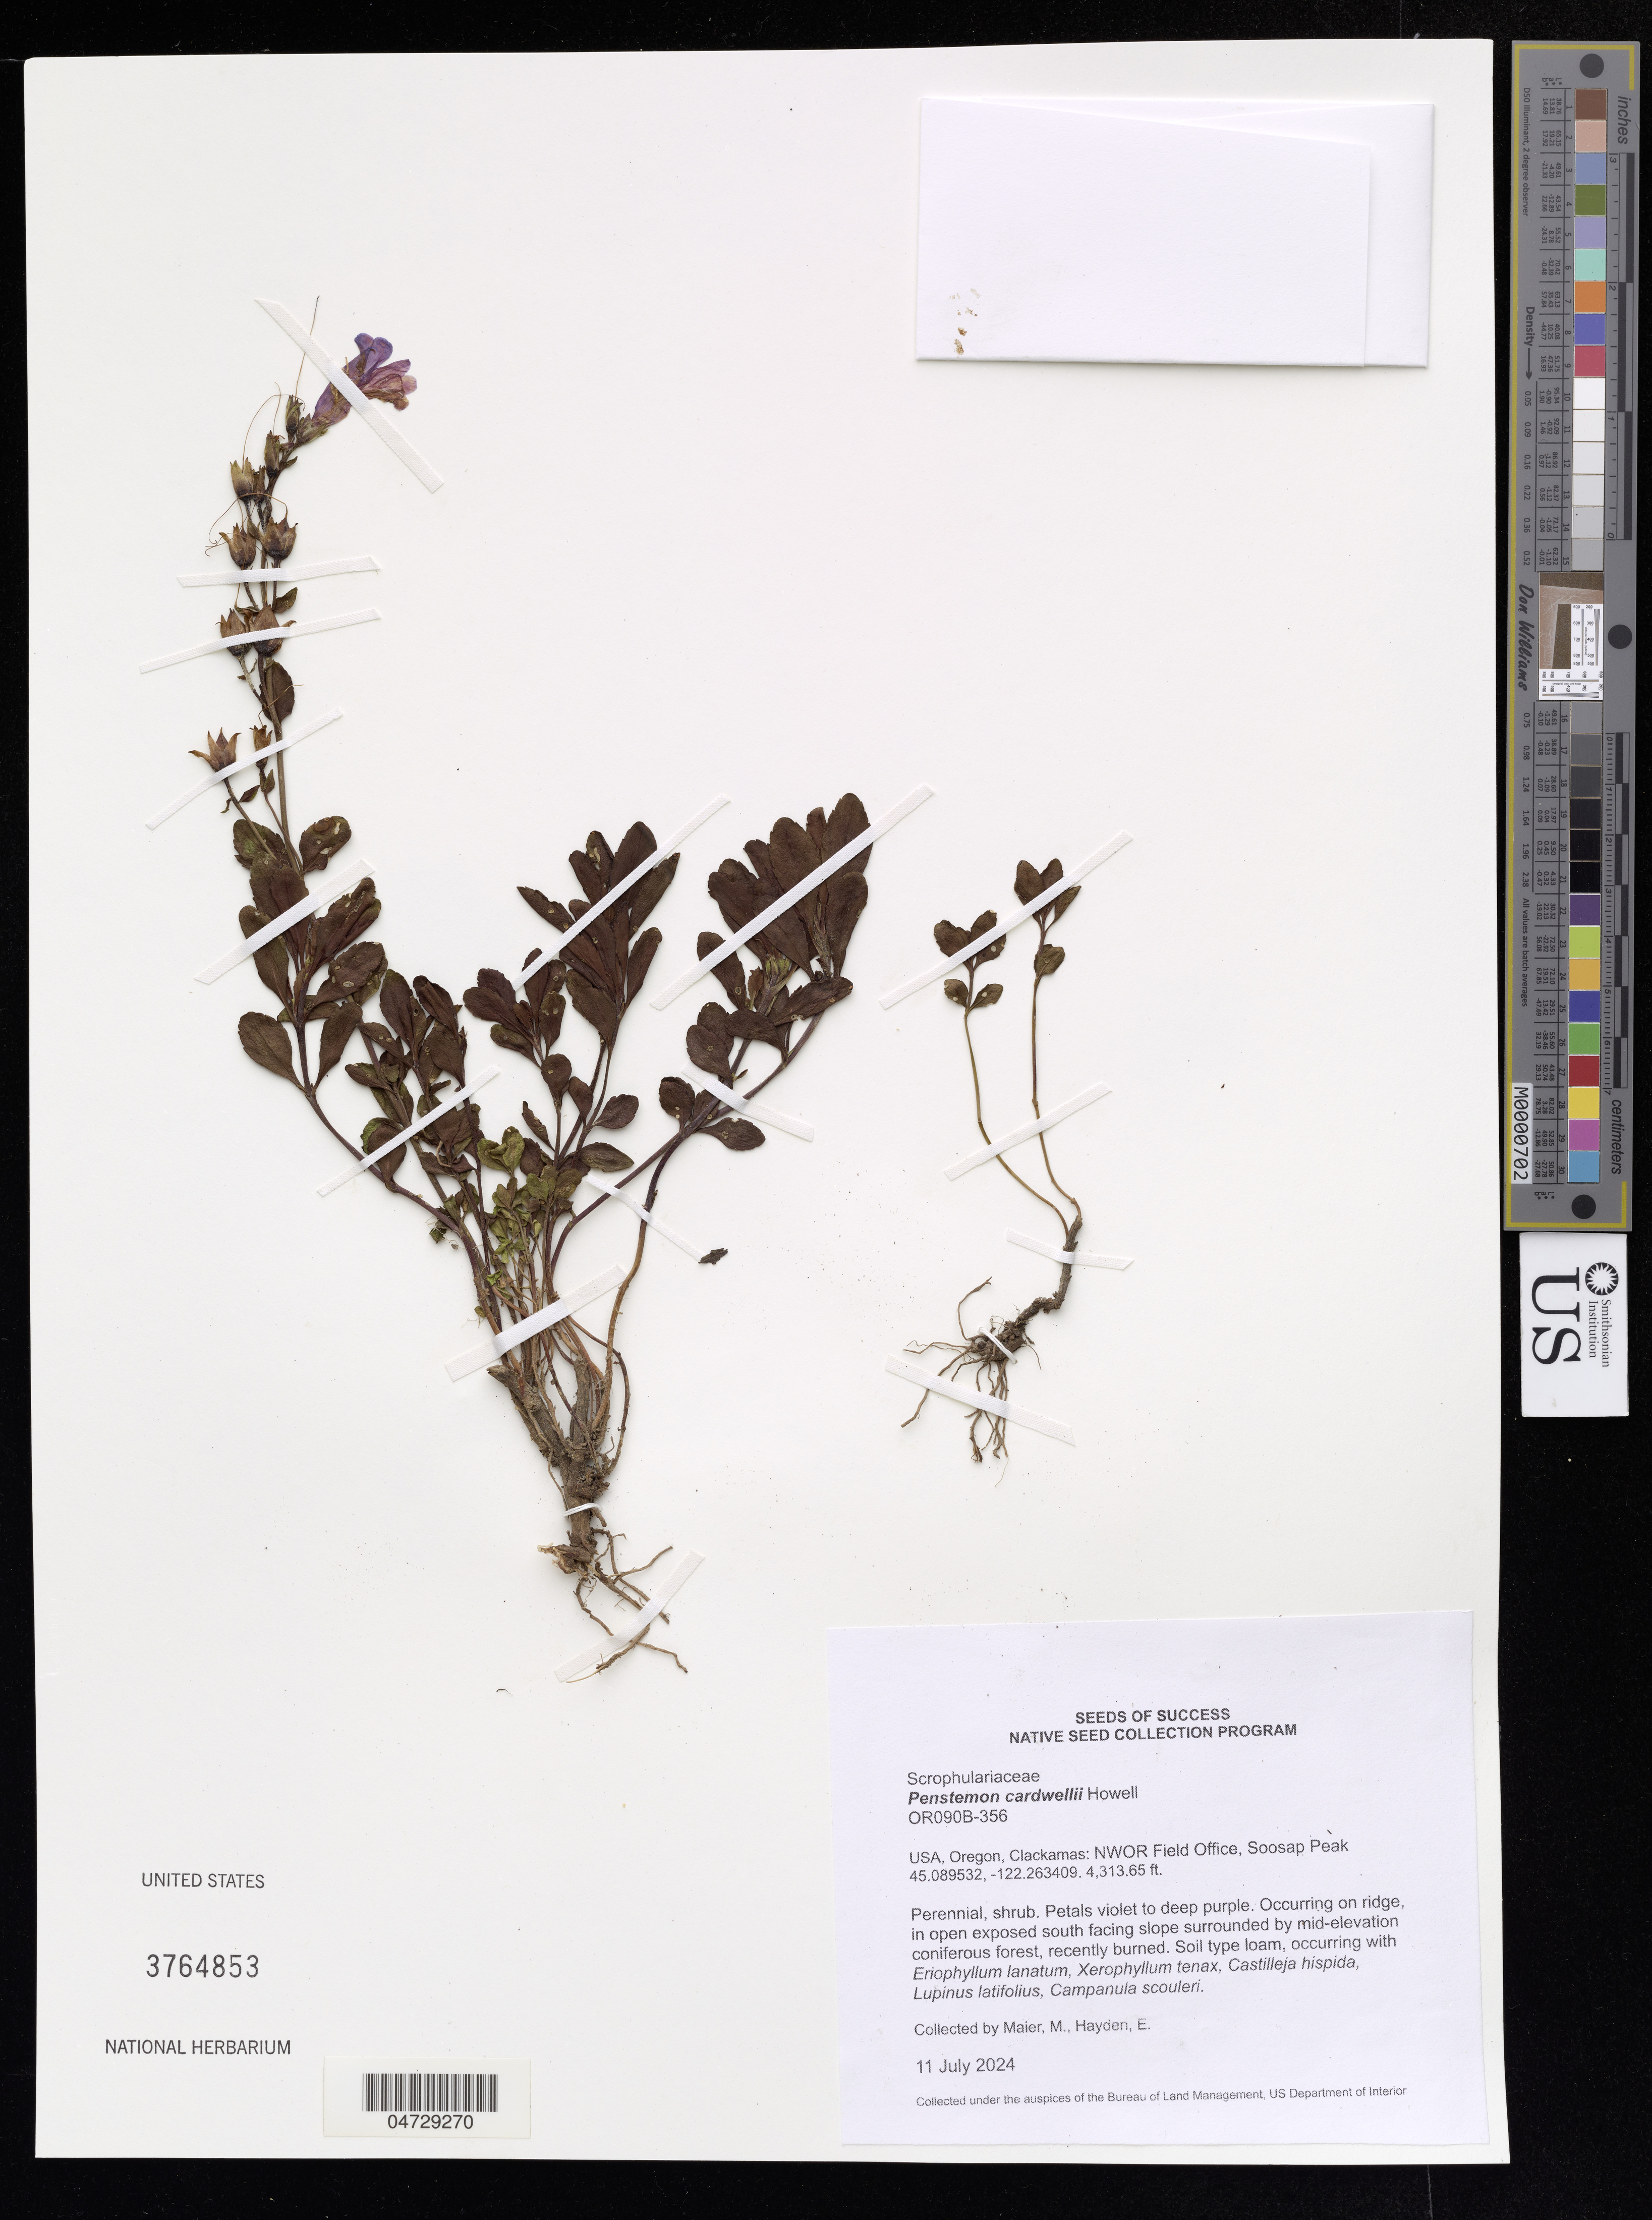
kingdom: Plantae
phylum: Tracheophyta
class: Magnoliopsida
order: Lamiales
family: Plantaginaceae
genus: Penstemon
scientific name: Penstemon cardwellii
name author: Howell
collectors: M. Maier & E. Hayden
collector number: OR090B-356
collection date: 2024-07-11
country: United States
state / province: Oregon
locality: USA, Oregon, Calckamas: NWOR Field Office, Soosap Peak.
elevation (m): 1314.8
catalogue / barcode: US 3764853